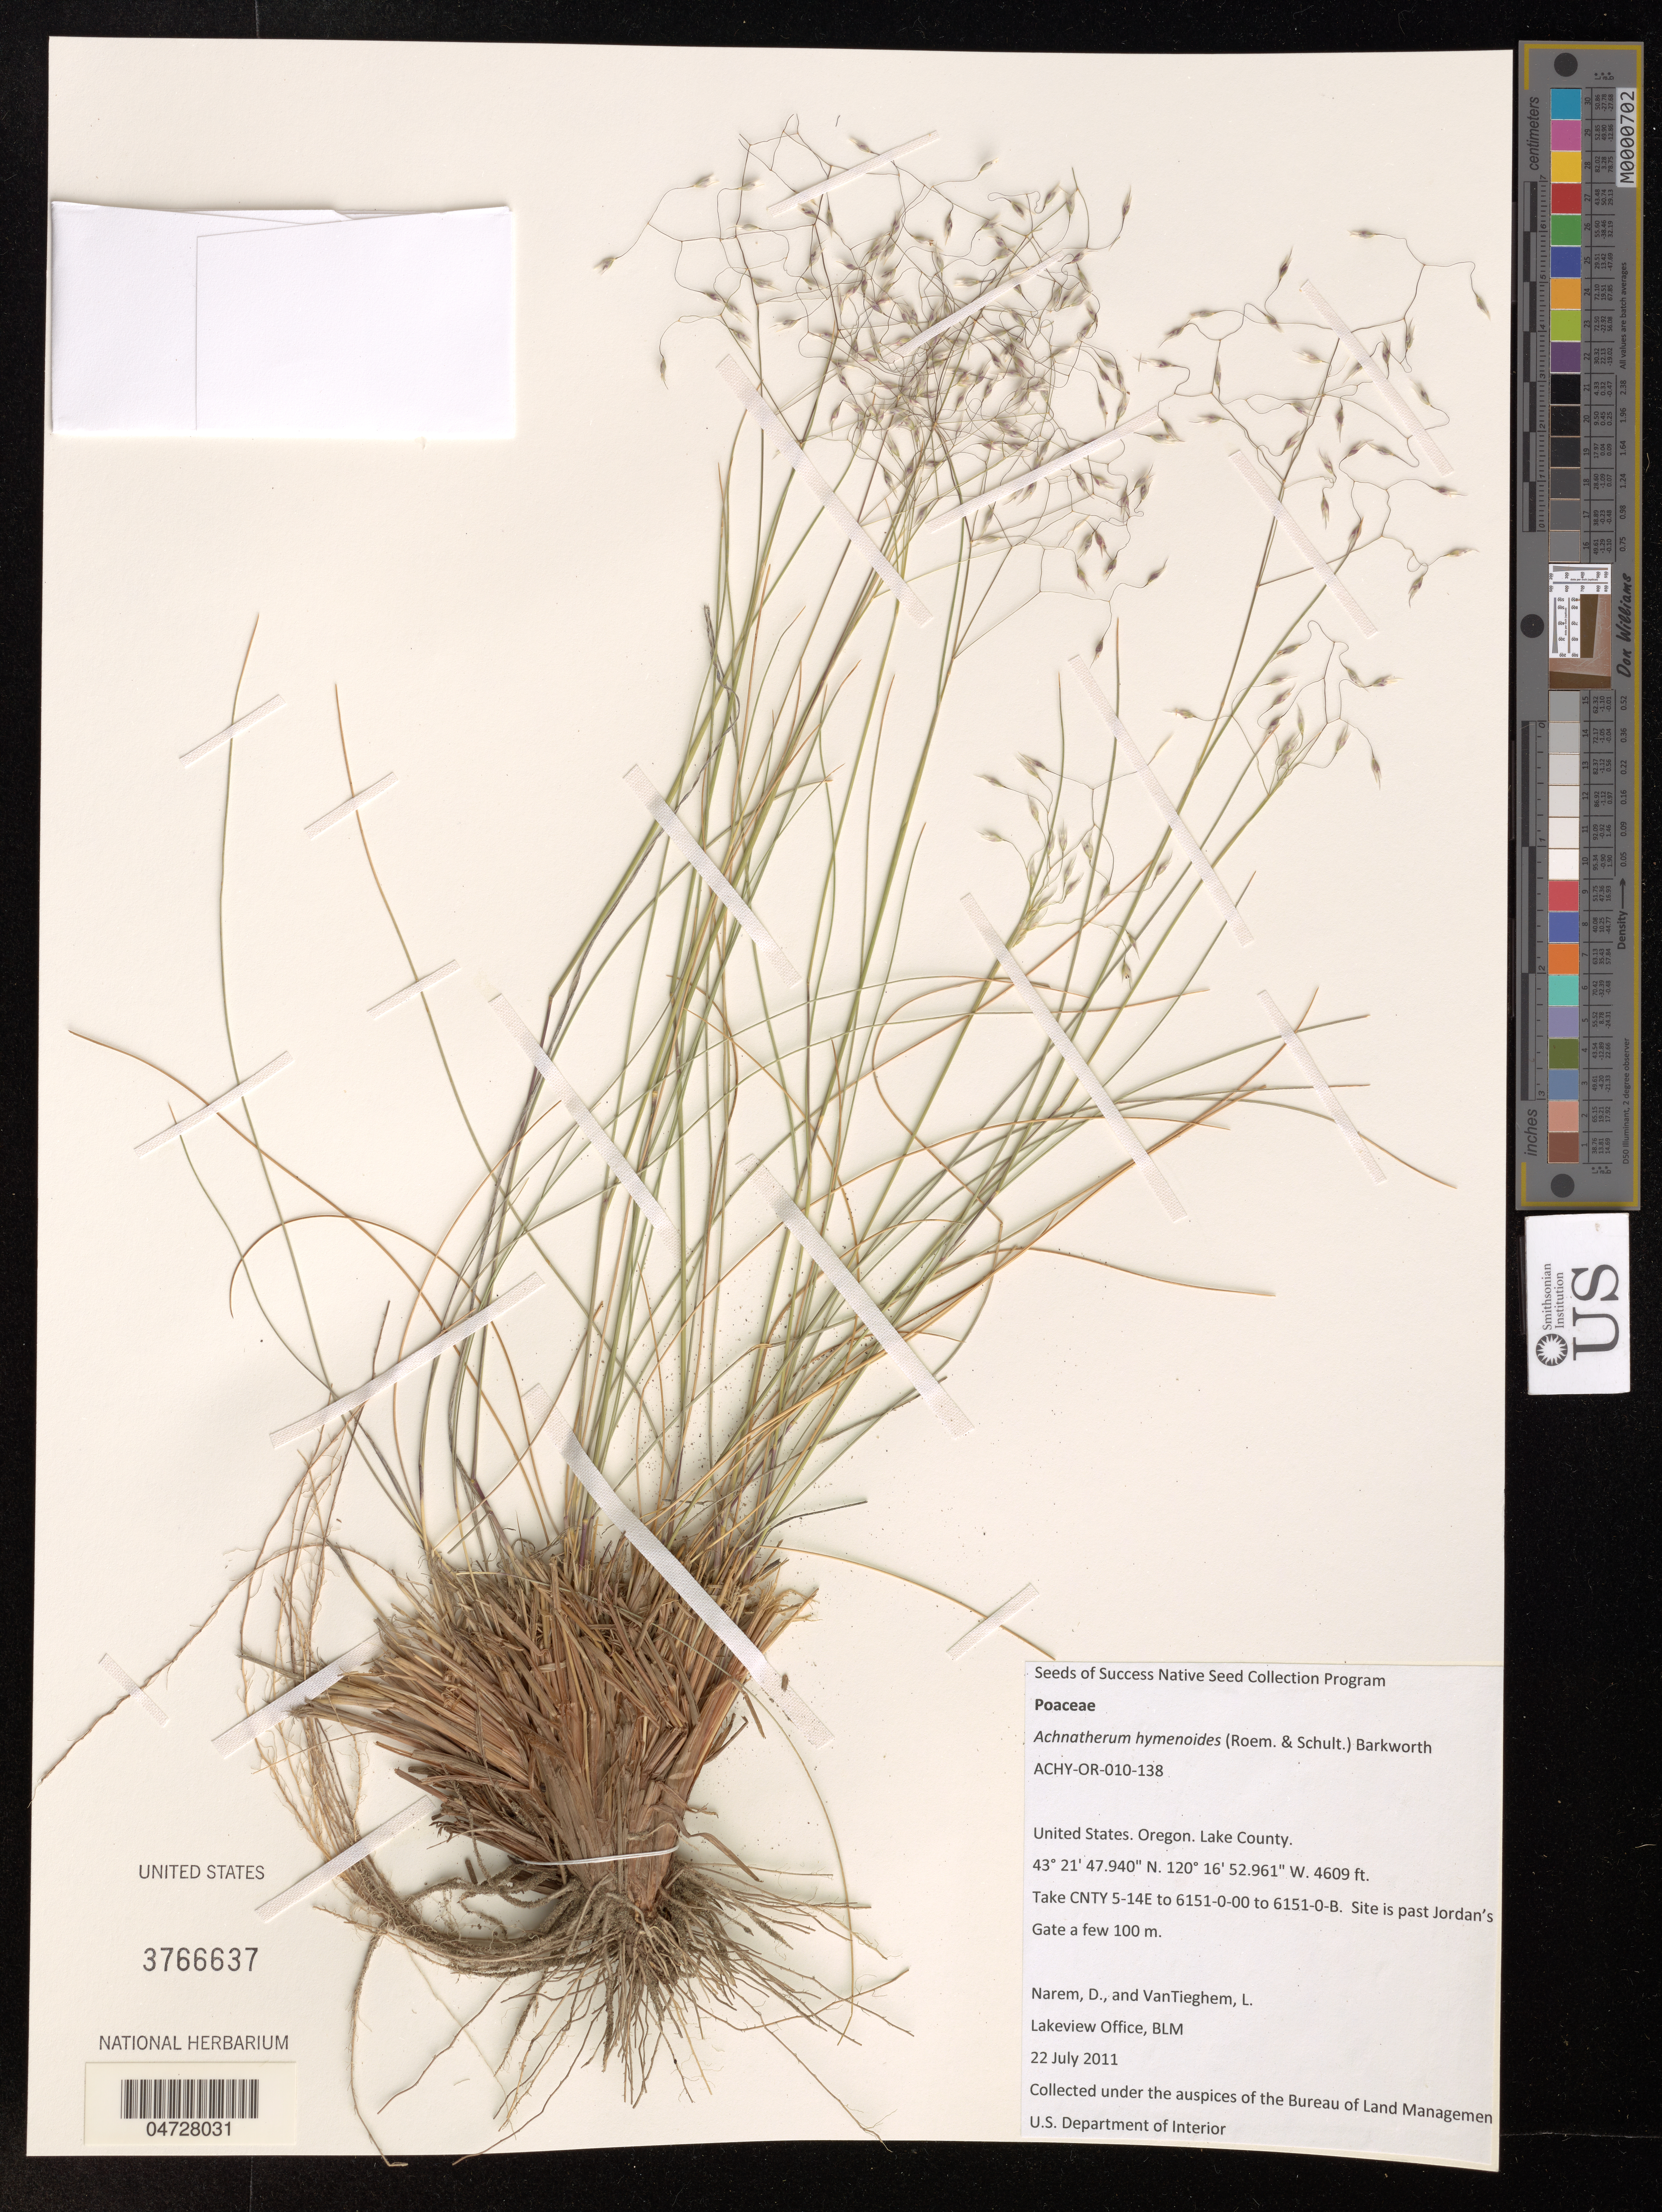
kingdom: Plantae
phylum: Tracheophyta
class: Liliopsida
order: Poales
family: Poaceae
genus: Achnatherum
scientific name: Achnatherum hymenoides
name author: (Roem. & Schult.) Barkworth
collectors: D. Narem & L. VanTieghem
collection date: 2011-07-22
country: United States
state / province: Oregon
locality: Lake County.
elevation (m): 1405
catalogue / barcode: US 3766637